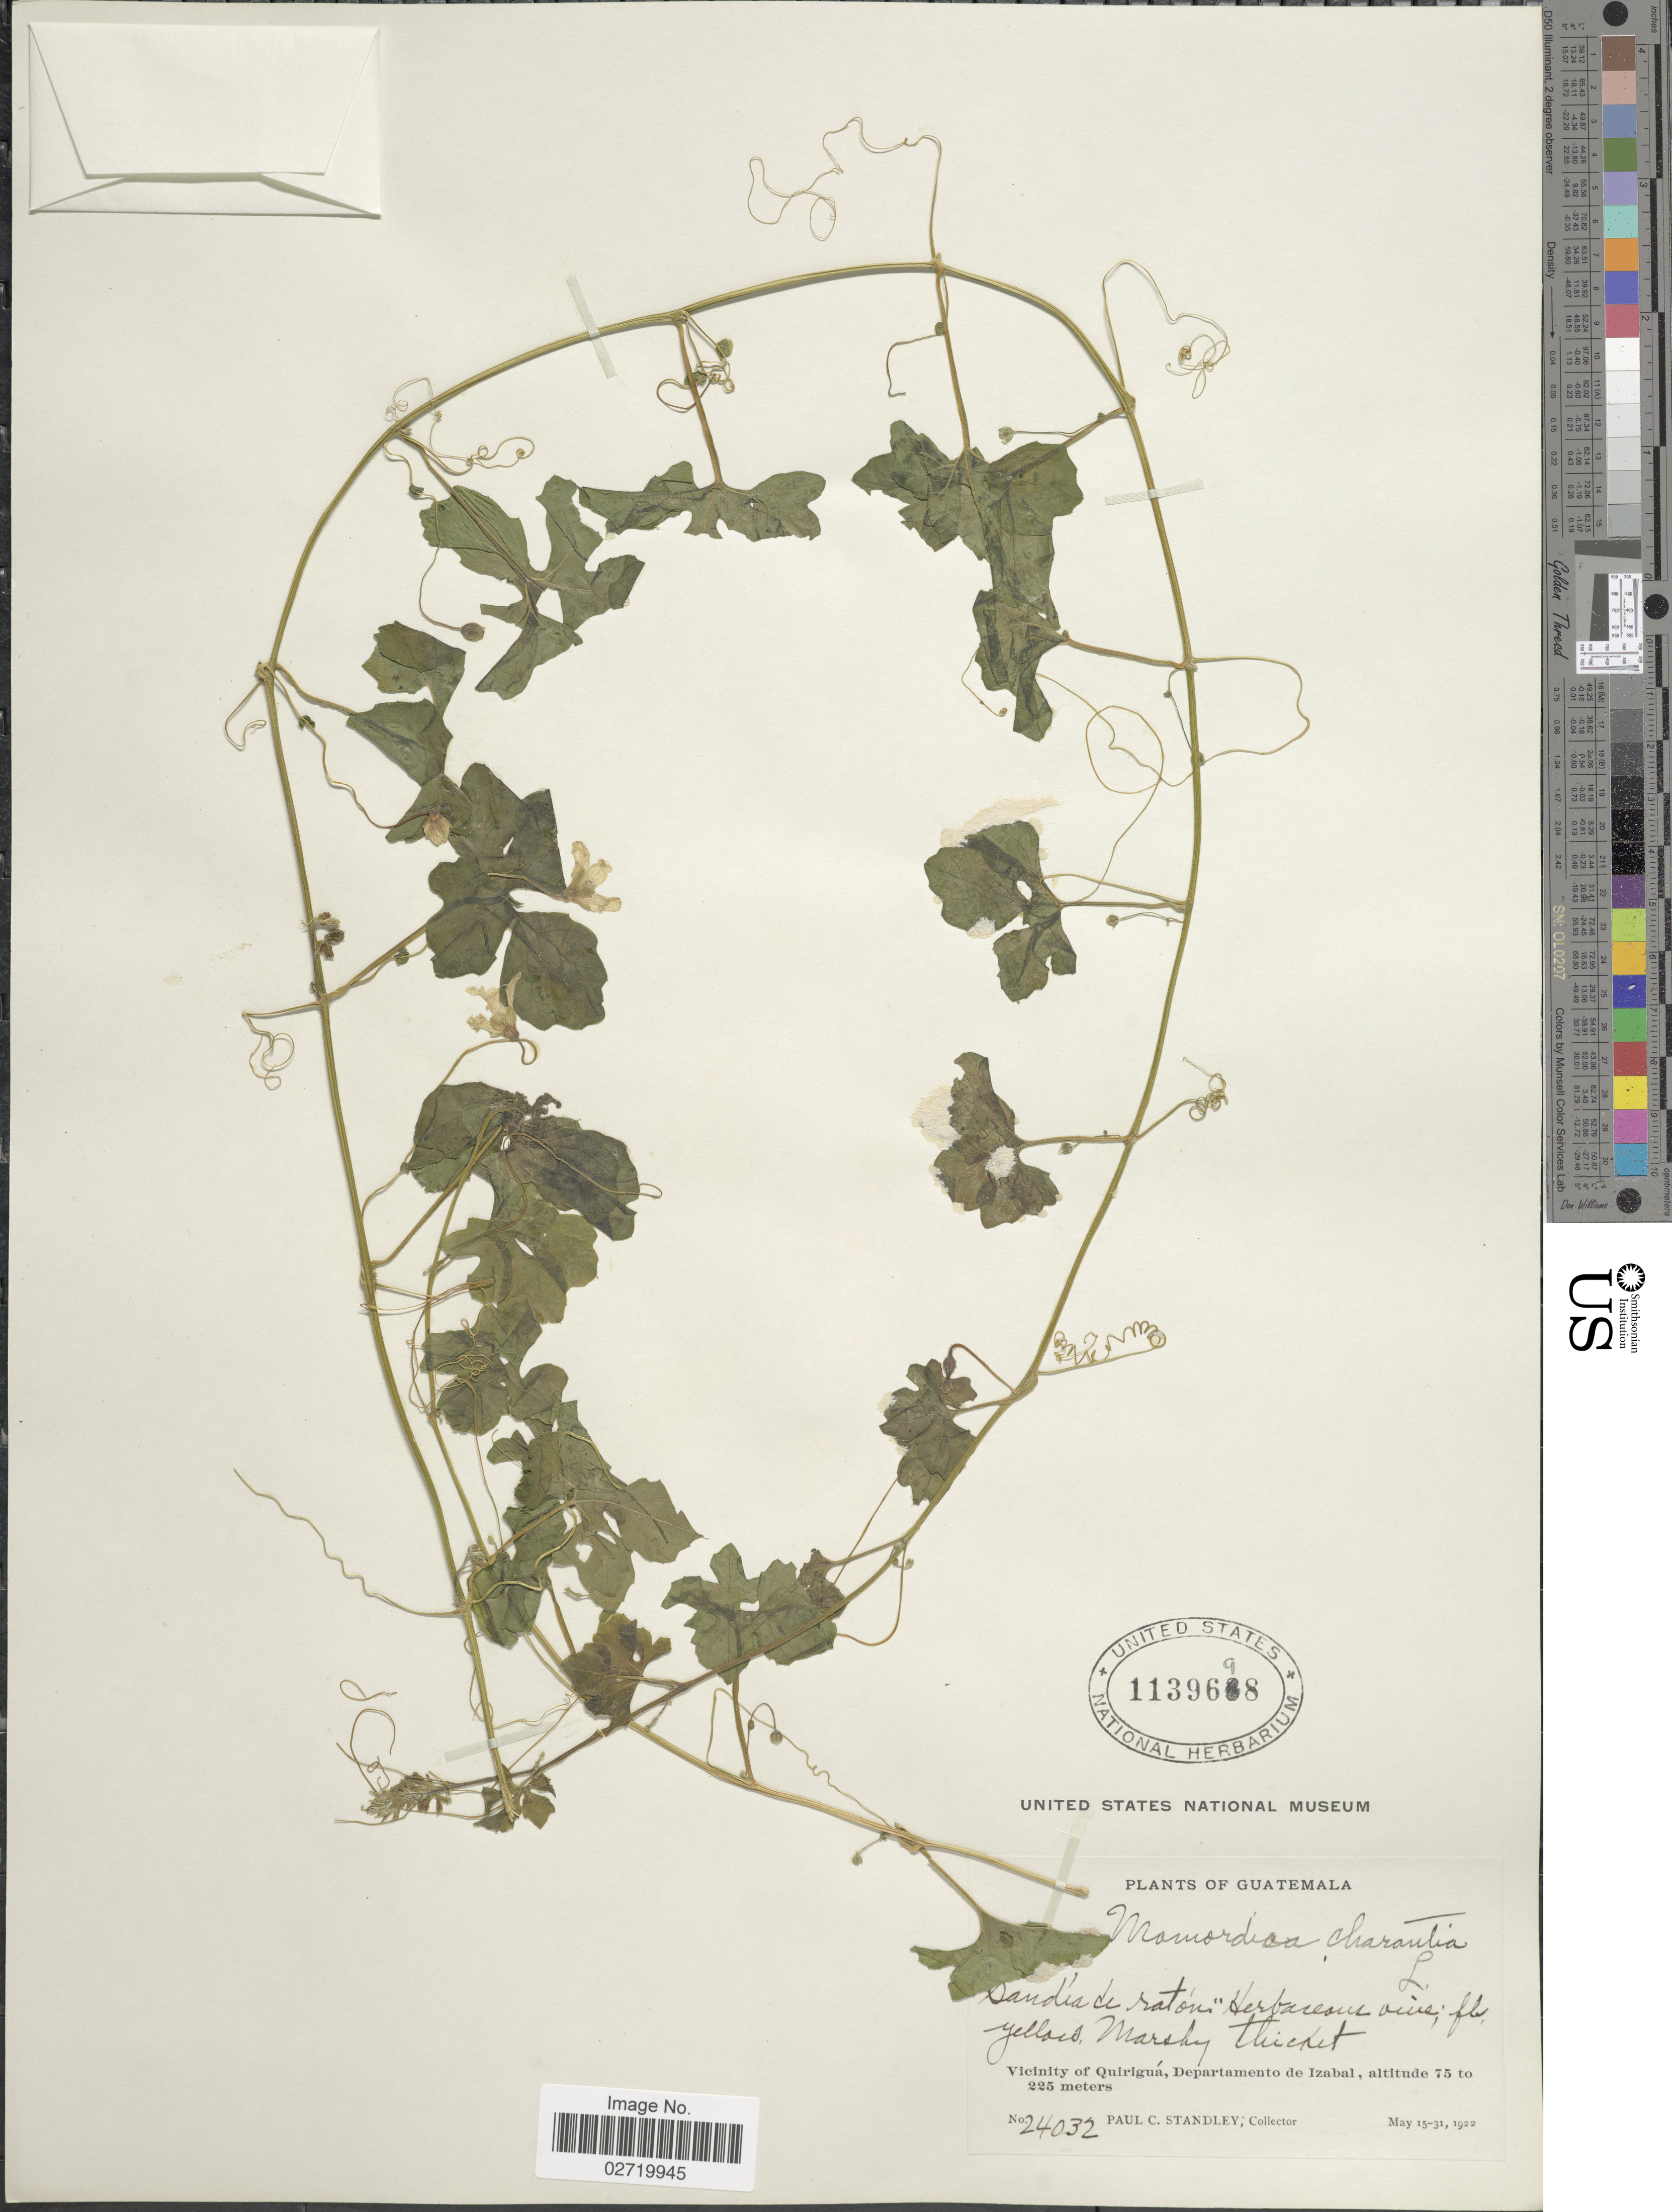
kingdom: Plantae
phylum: Tracheophyta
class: Magnoliopsida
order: Cucurbitales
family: Cucurbitaceae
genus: Momordica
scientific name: Momordica charantia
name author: L.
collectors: P. C. Standley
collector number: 24032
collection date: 1922-05-15/1922-05-31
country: Guatemala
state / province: Izabal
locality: Vicinity of Quirigua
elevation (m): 75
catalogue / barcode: US 1139698